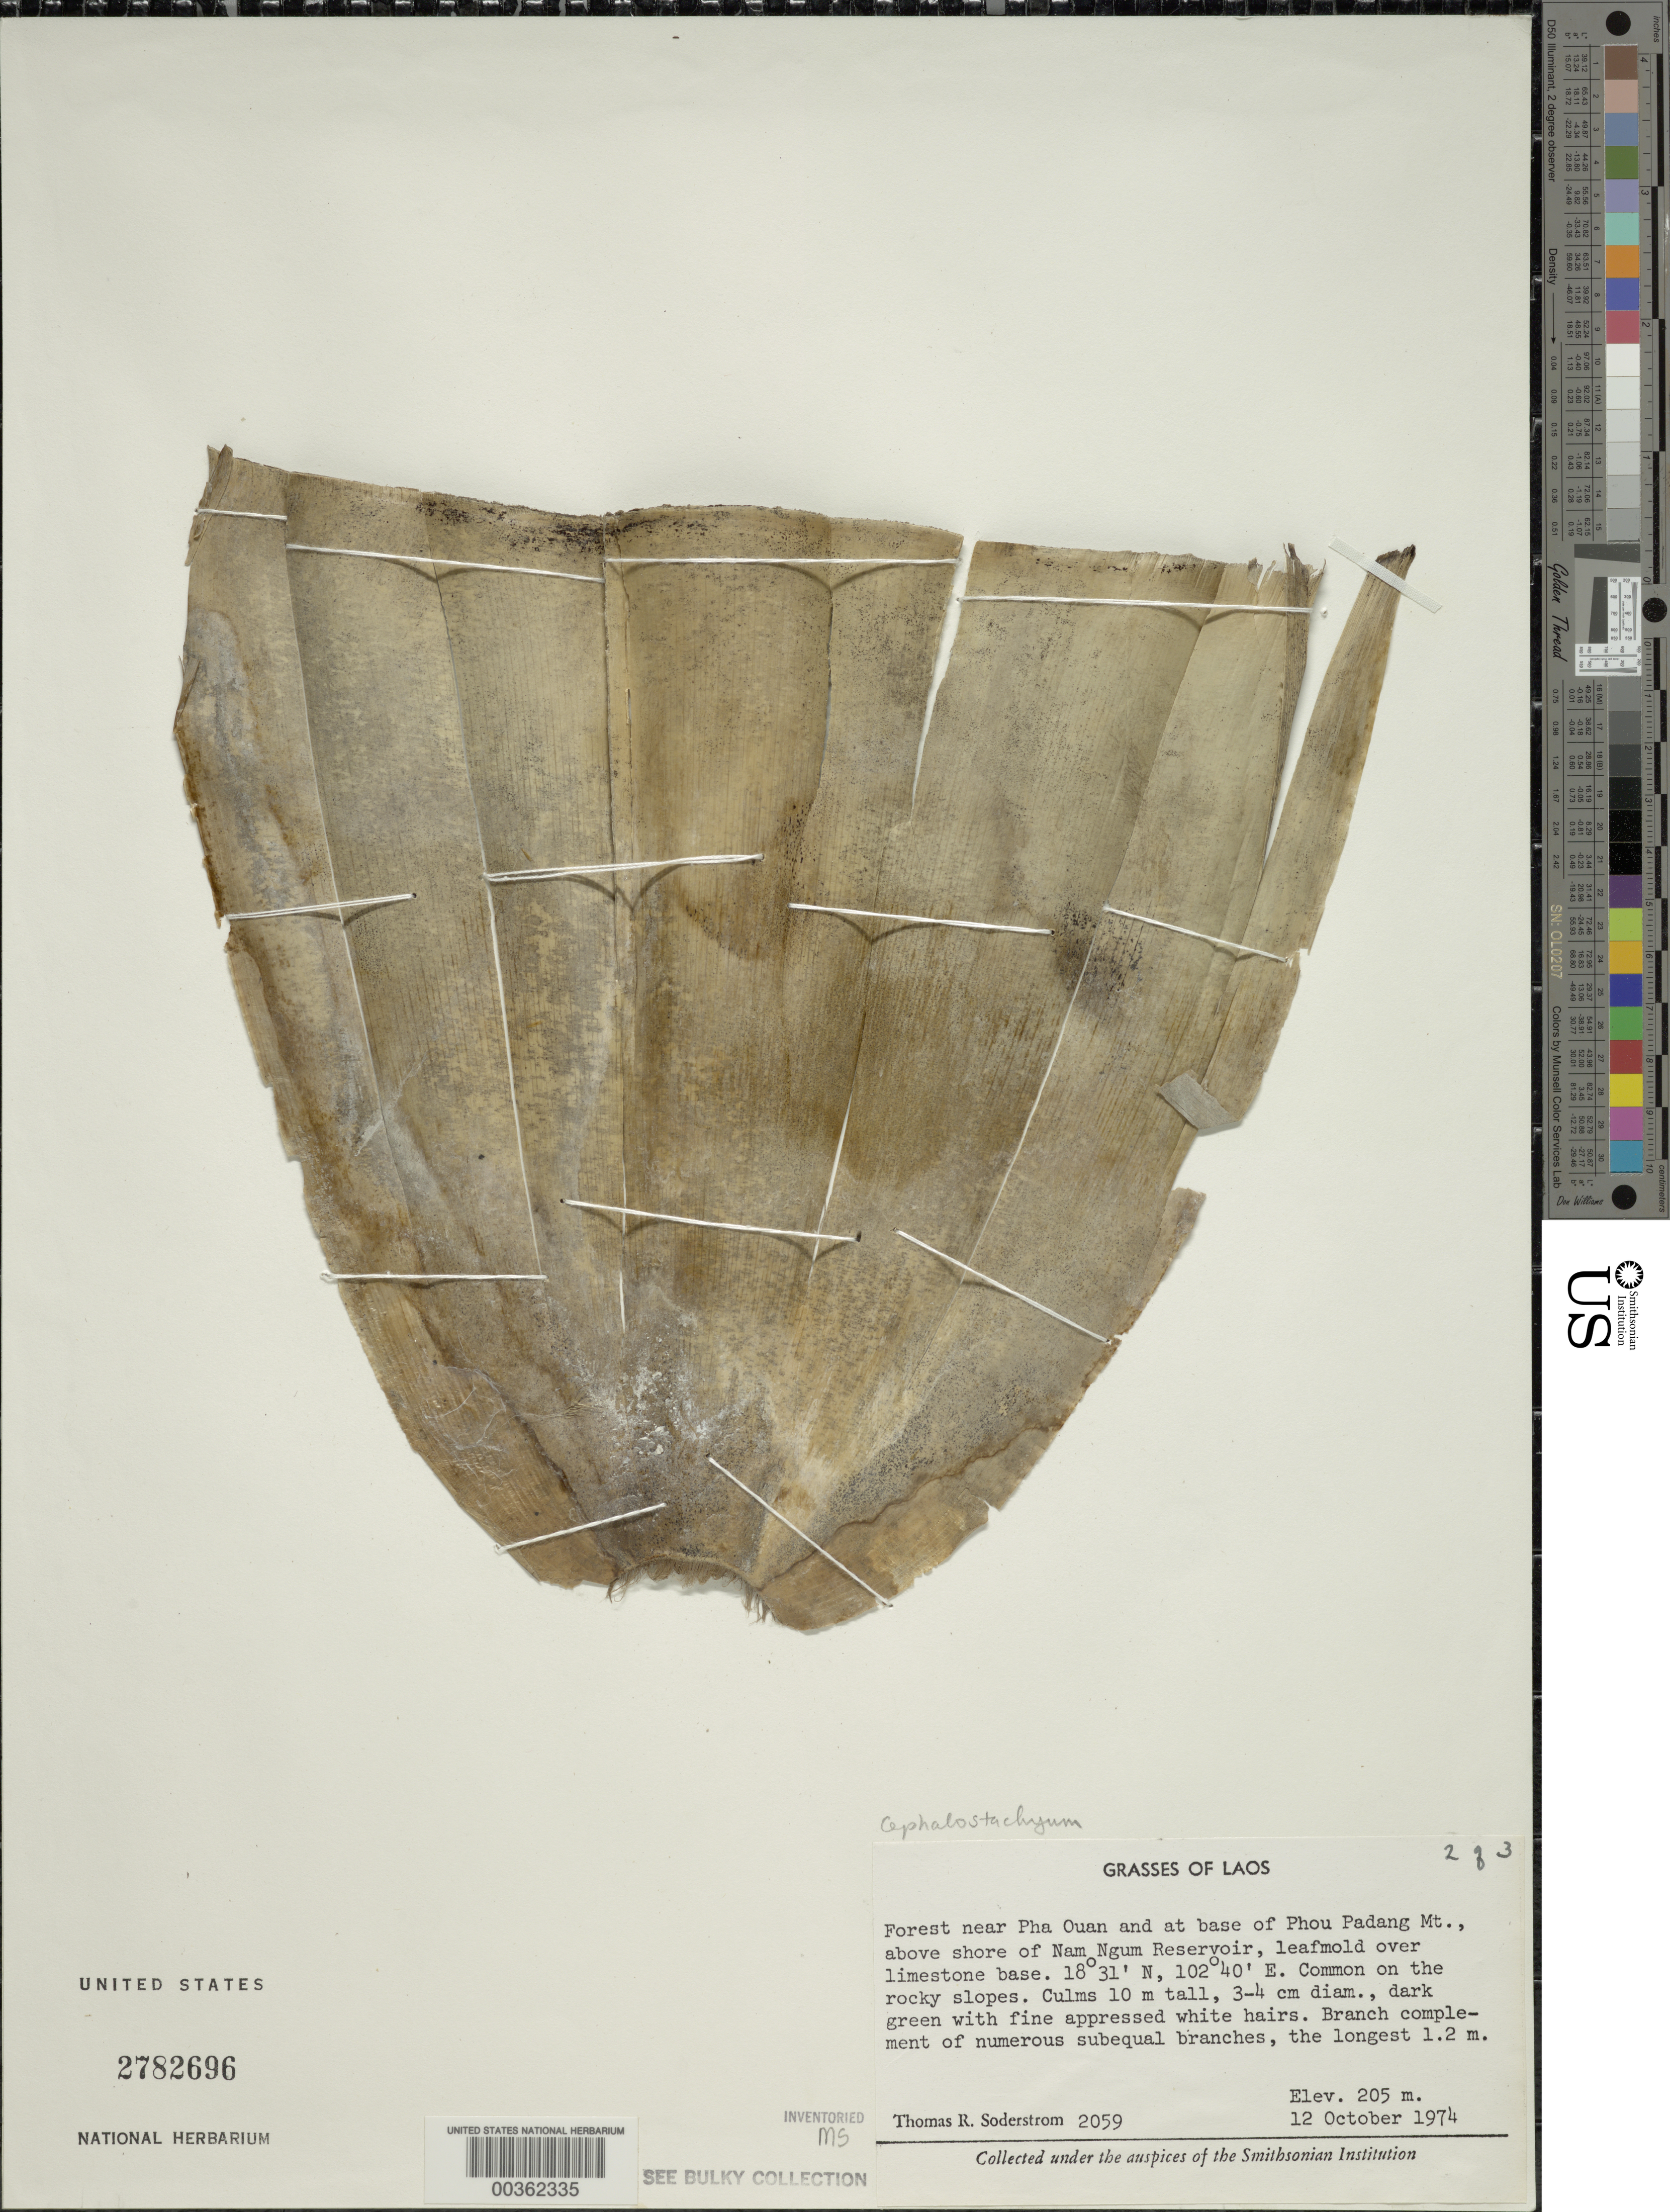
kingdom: Plantae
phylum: Tracheophyta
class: Liliopsida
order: Poales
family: Poaceae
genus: Cephalostachyum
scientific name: Cephalostachyum virgatum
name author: (Munro) Kurz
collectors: T. R. Soderstrom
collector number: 2059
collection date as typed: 12 Oct 1974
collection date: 1974-10-12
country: Laos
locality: Pha Ouan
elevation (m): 205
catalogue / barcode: US 2782696